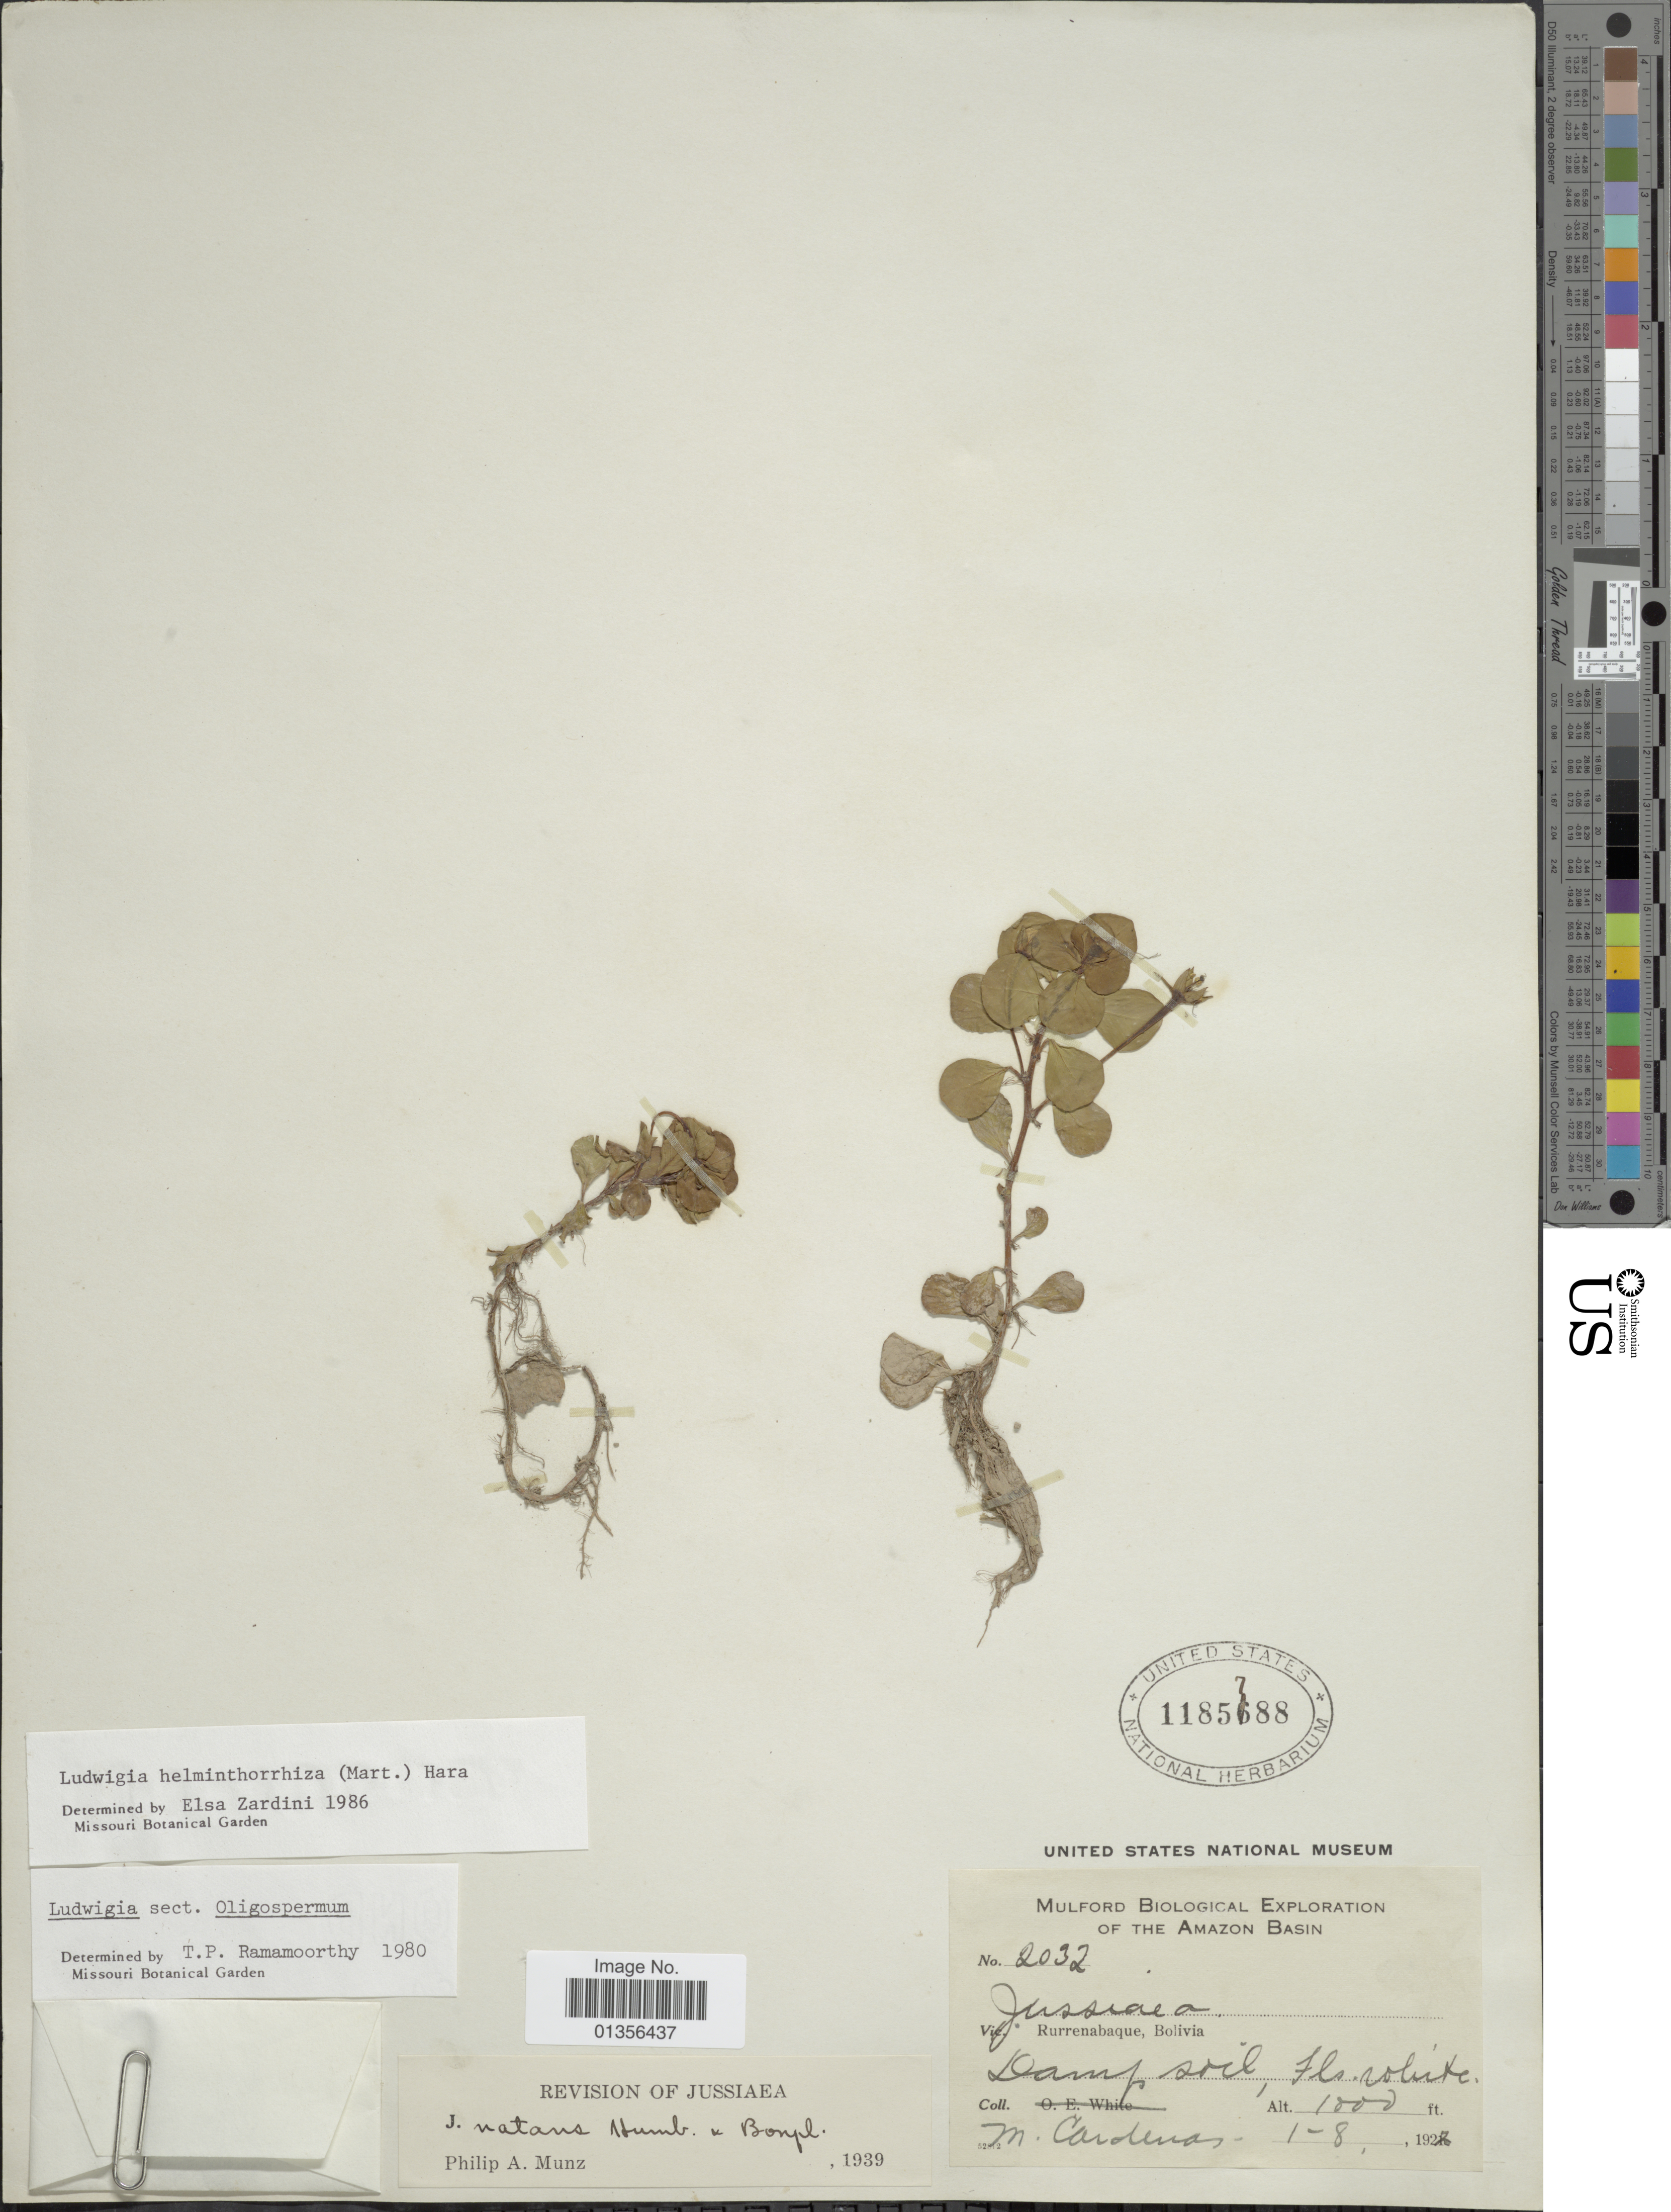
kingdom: Plantae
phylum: Tracheophyta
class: Magnoliopsida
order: Myrtales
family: Onagraceae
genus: Ludwigia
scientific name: Ludwigia helminthorrhiza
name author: (Mart.) H. Hara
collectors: M. Cárdenas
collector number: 2032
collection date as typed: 1-8-1922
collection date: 1922-01-08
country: Bolivia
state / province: Beni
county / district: José Ballivián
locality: Rurrenabaque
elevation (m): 305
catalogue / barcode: US 1185788